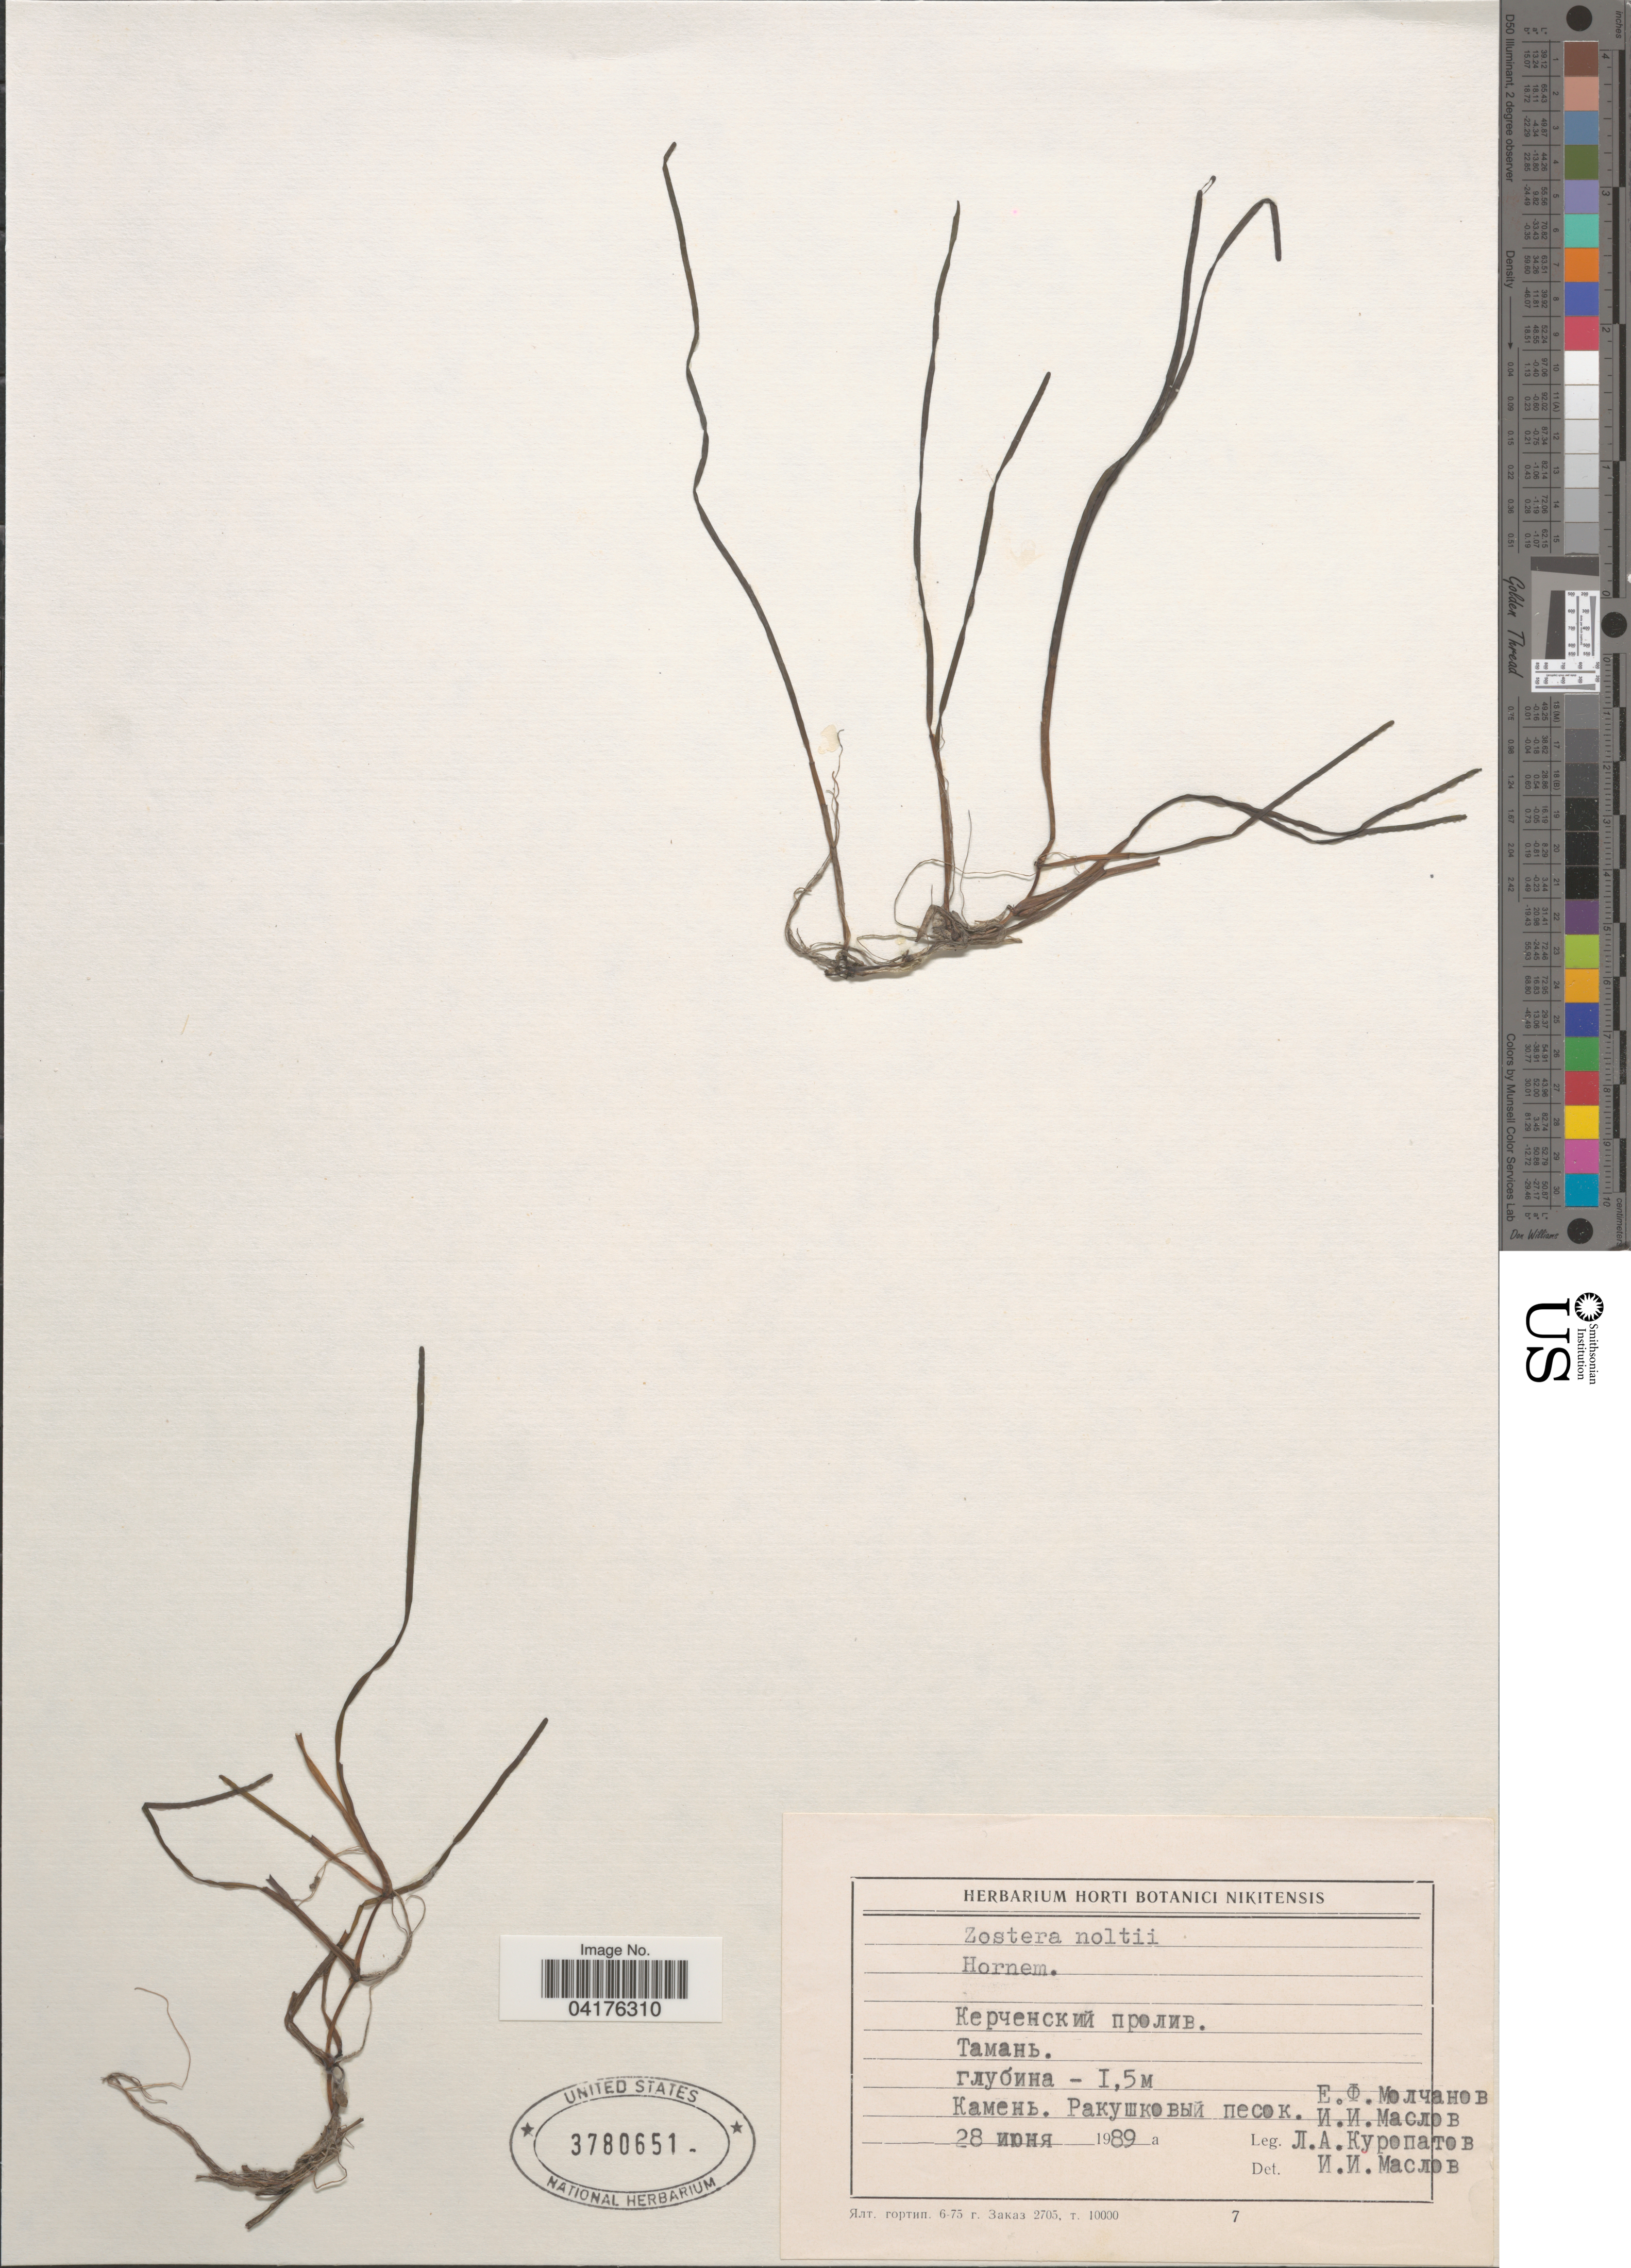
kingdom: Plantae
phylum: Tracheophyta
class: Liliopsida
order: Alismatales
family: Zosteraceae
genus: Zostera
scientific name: Zostera noltii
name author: Hornem.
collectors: E. Molchanov, I. Maslov & L. Kuropatov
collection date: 1989-06-28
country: Ukraine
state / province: Crimea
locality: Kerch Strait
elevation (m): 1.5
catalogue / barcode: US 3780651